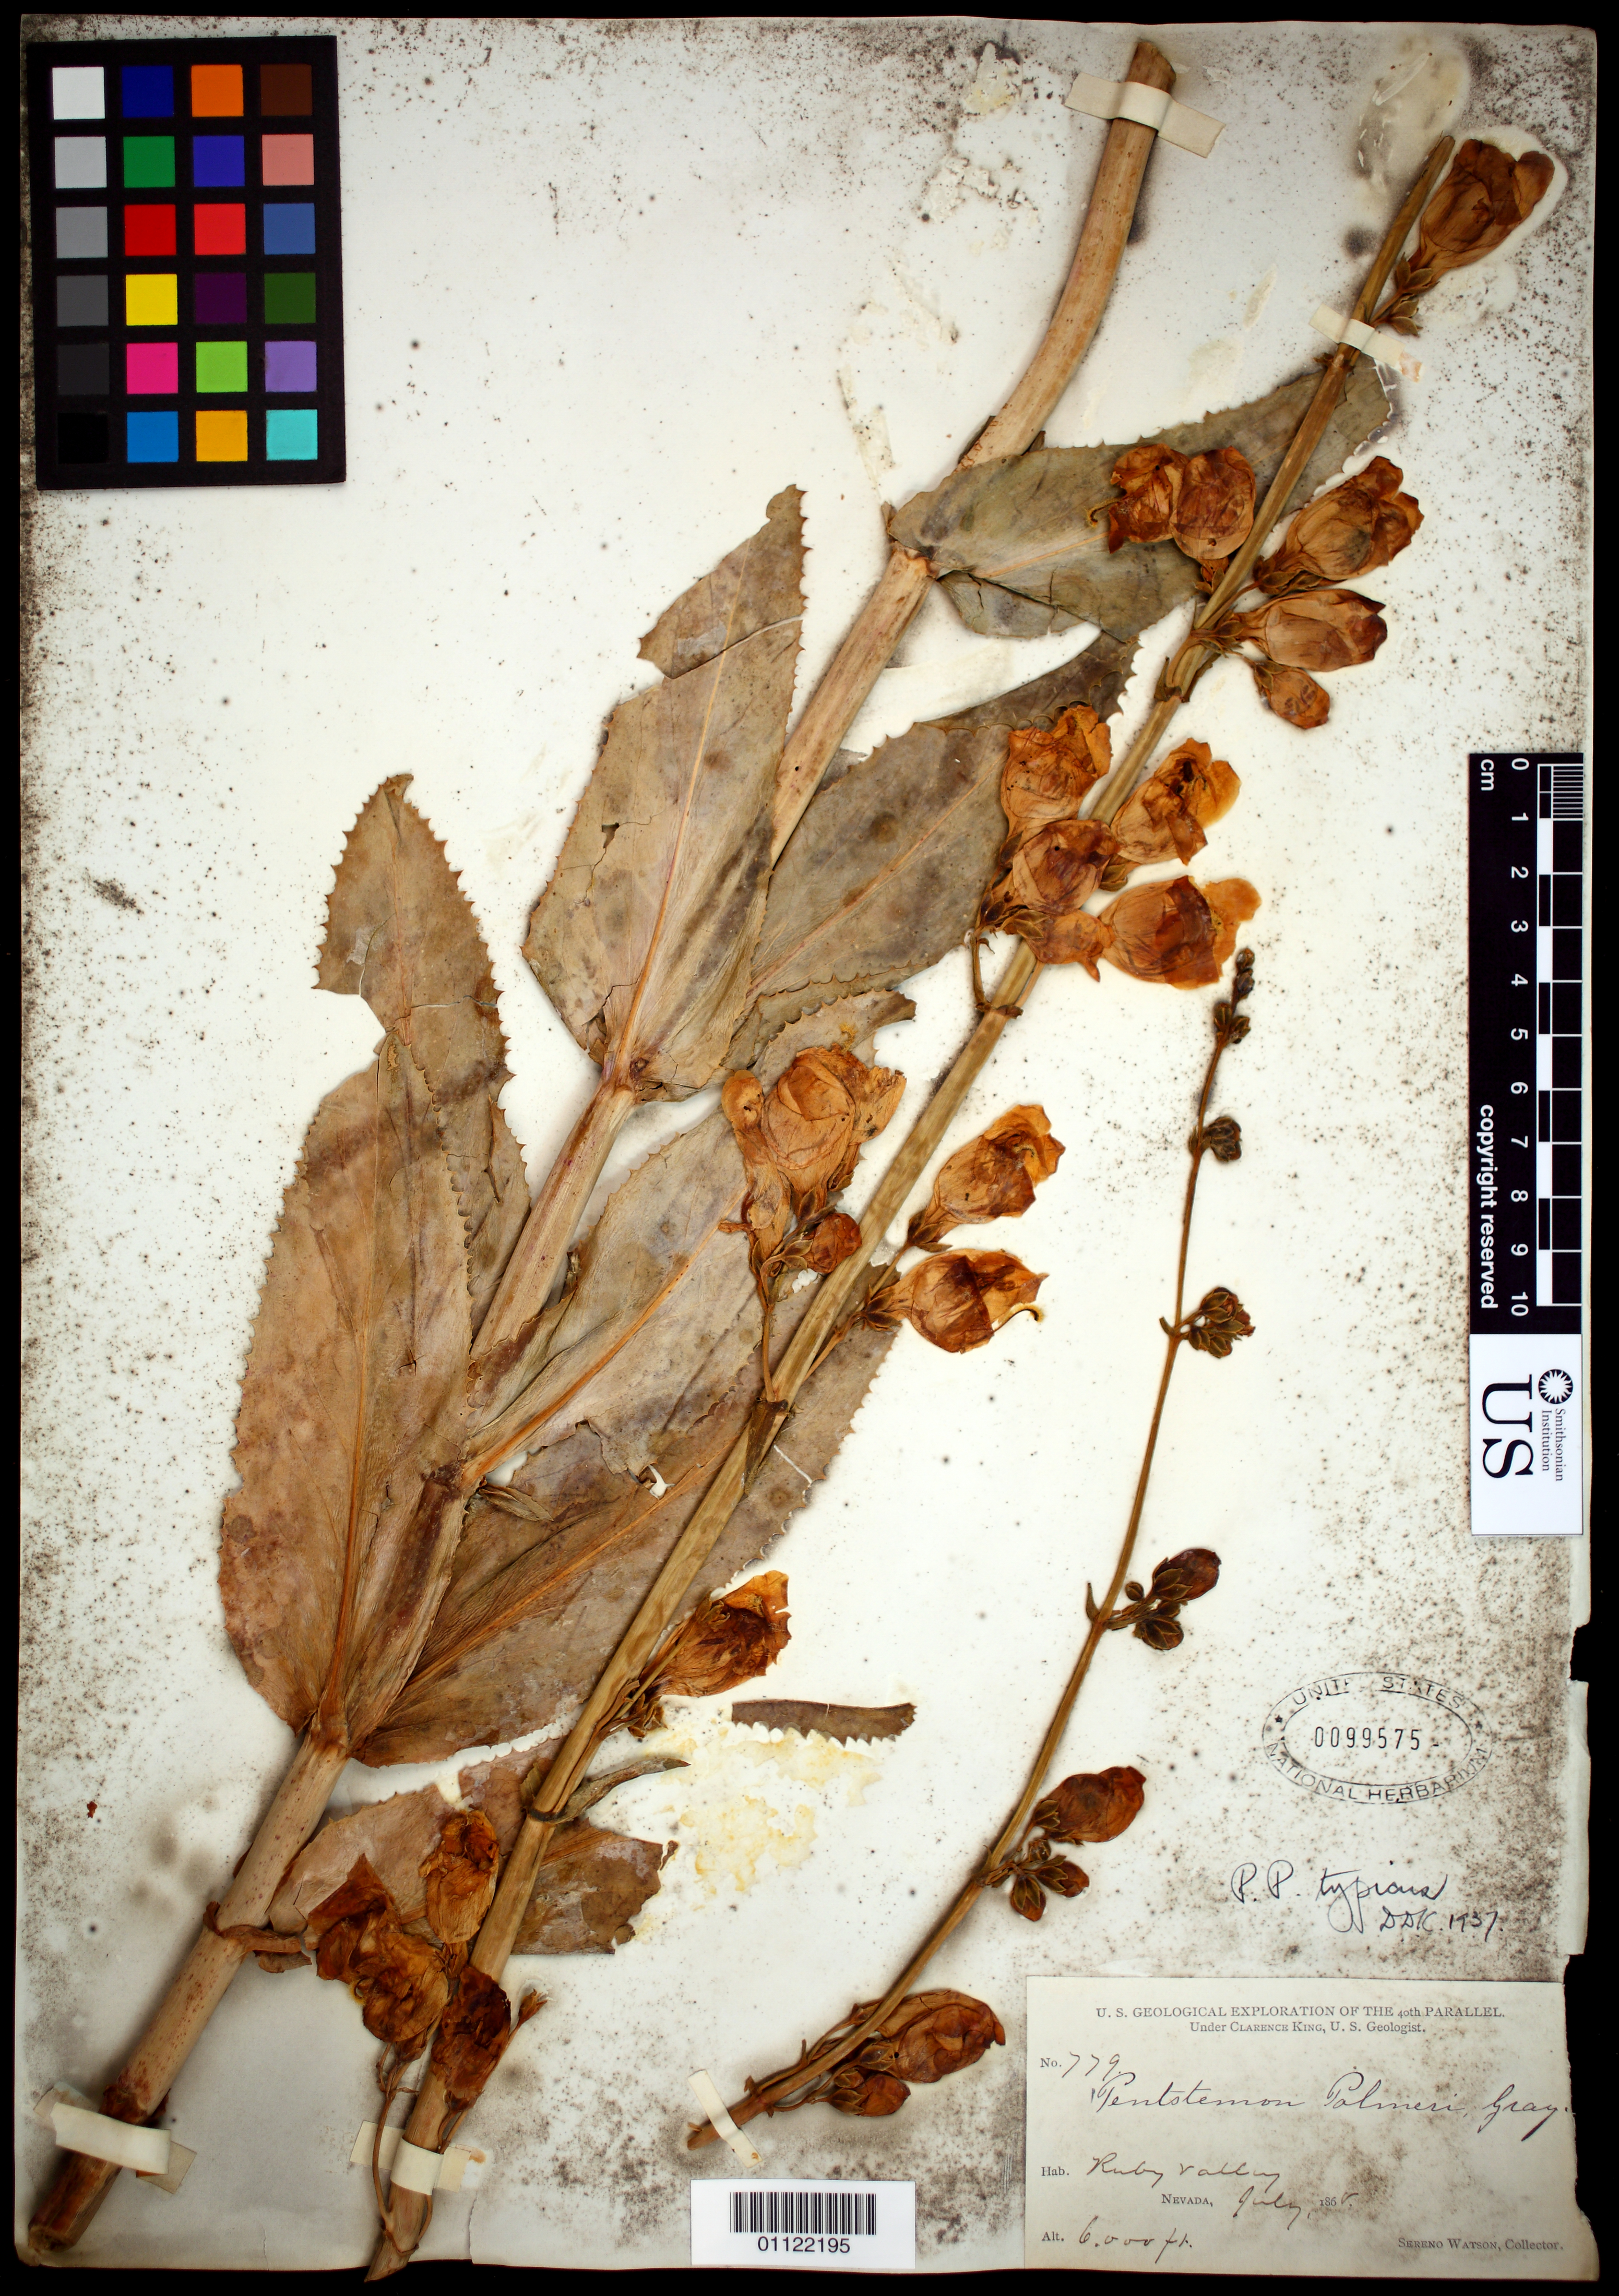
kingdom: Plantae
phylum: Tracheophyta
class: Magnoliopsida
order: Lamiales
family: Plantaginaceae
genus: Penstemon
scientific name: Penstemon palmeri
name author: A. Gray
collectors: S. Watson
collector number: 779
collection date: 1868-07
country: United States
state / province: Nevada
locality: Ruby Valley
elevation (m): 1829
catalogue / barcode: US 99575